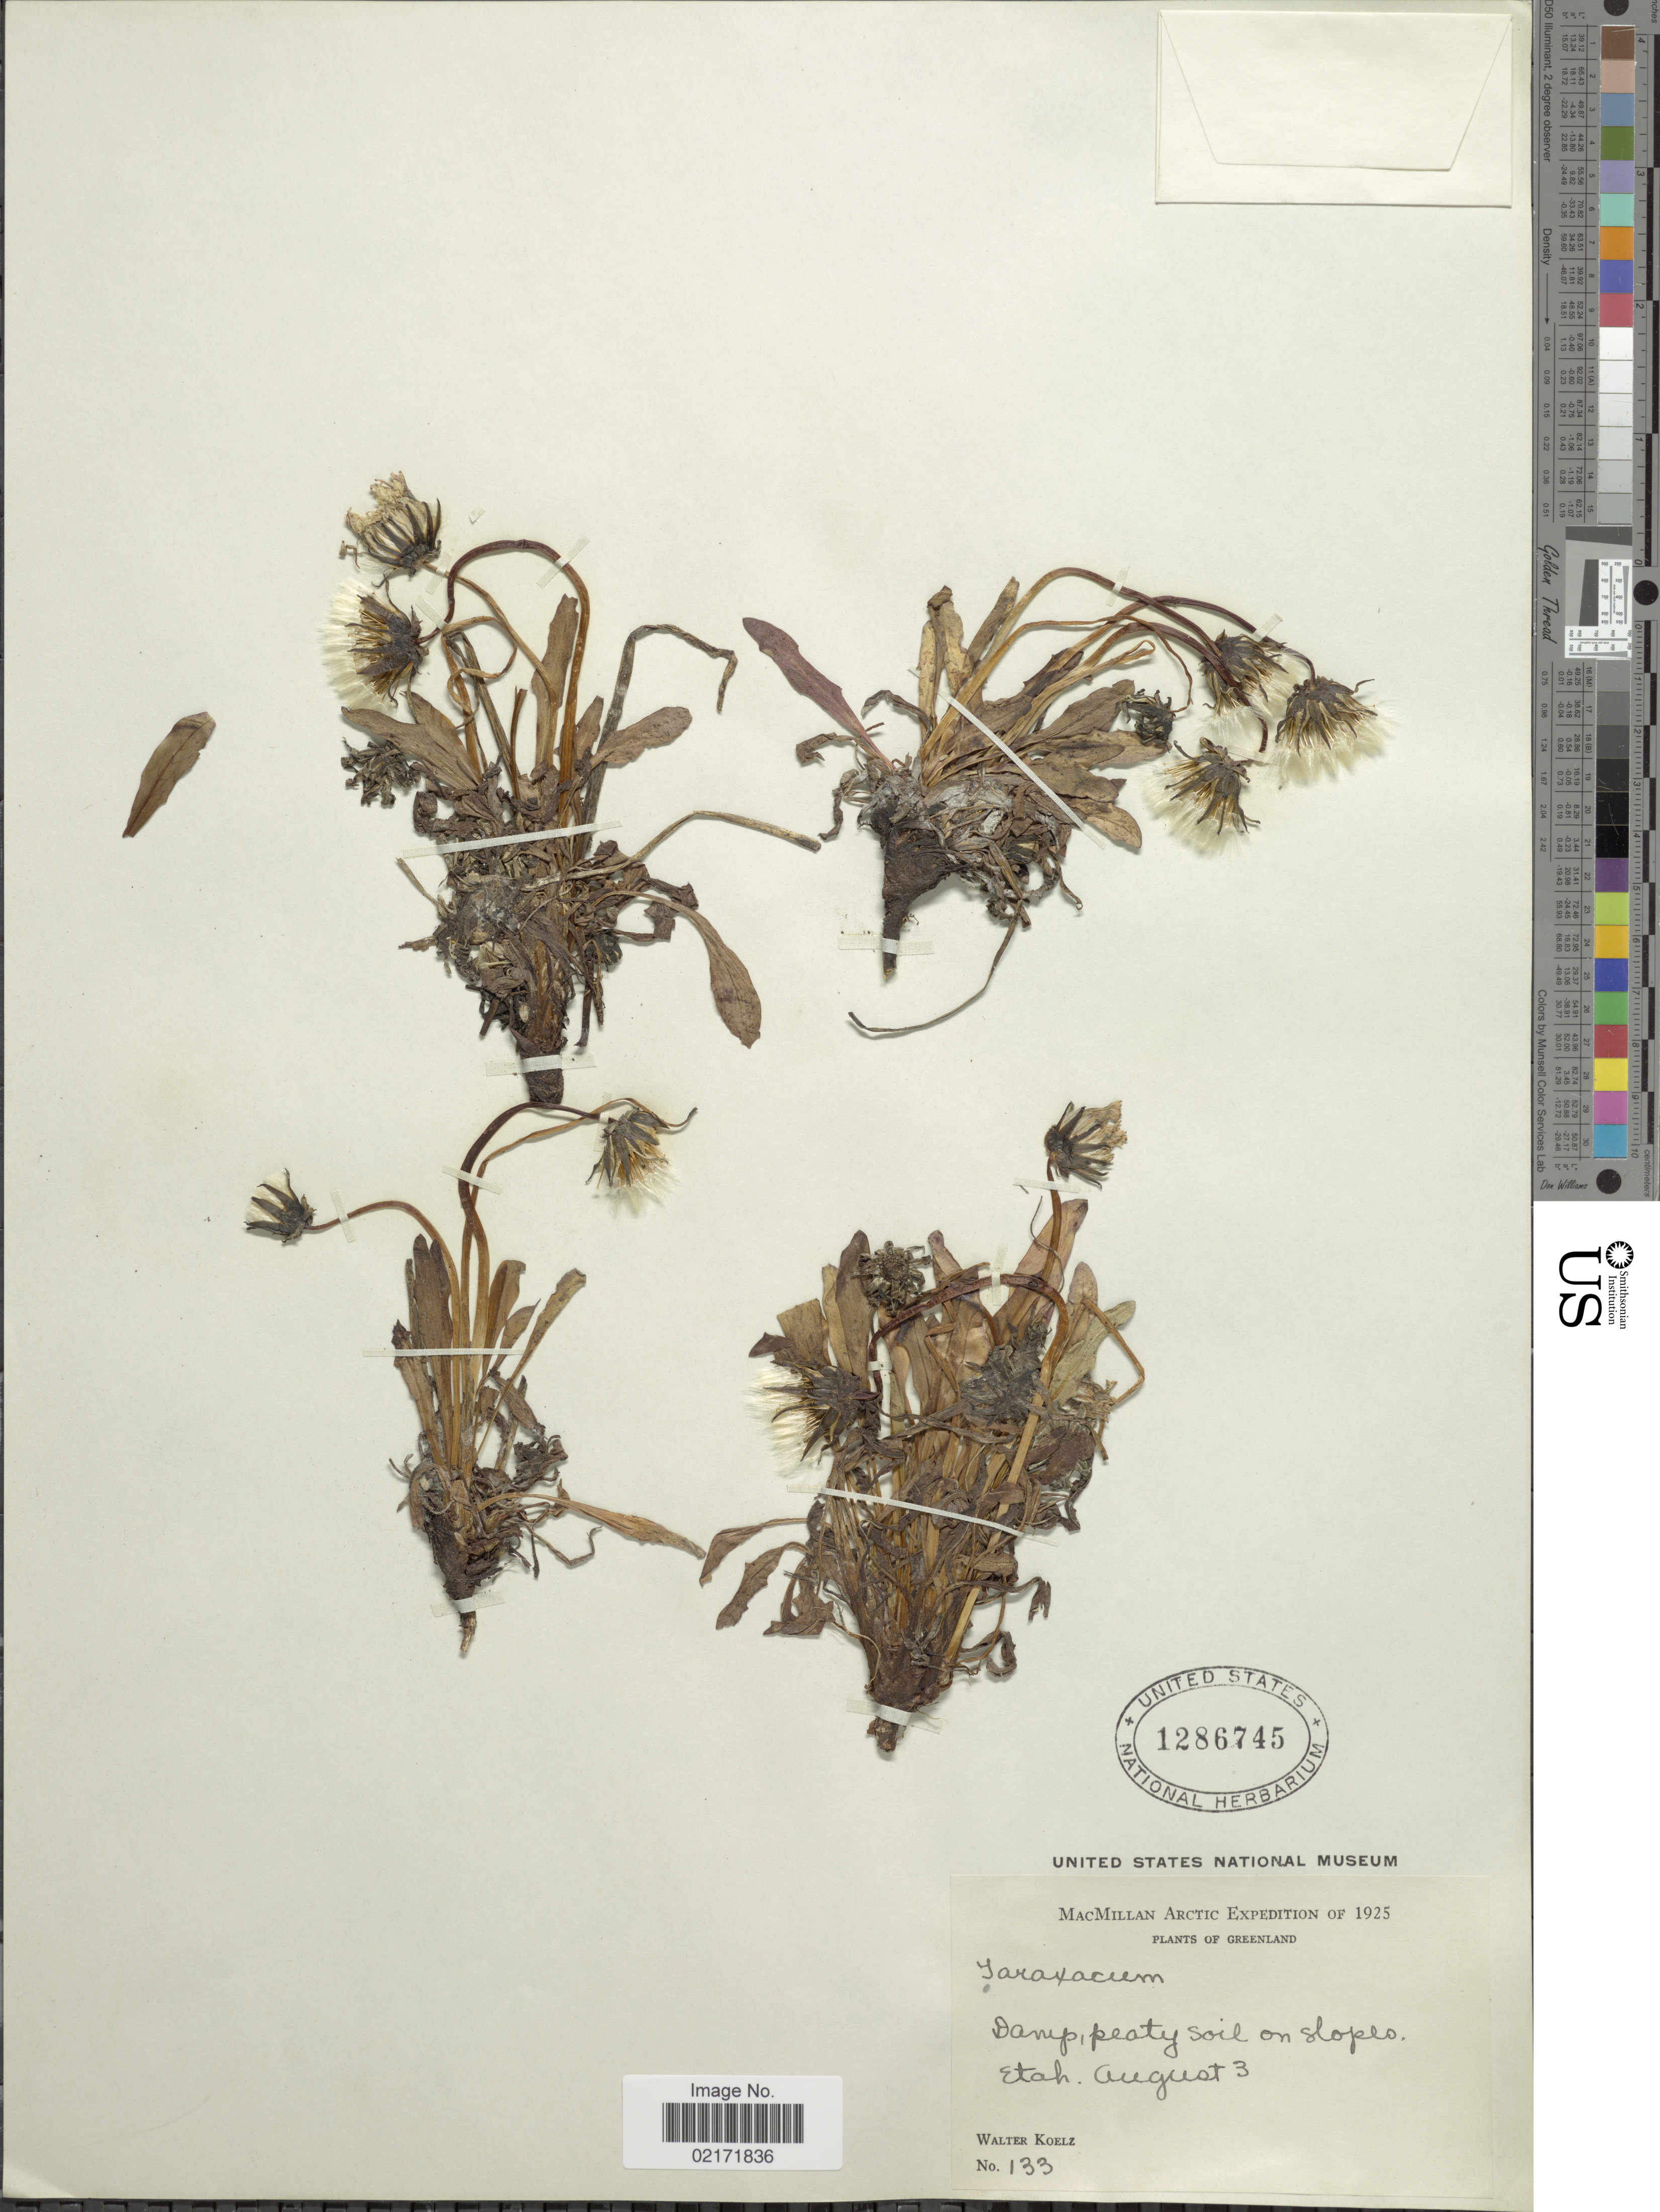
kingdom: Plantae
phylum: Tracheophyta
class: Magnoliopsida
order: Asterales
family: Asteraceae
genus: Taraxacum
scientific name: Taraxacum groenlandicum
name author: Dahlst.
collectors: W. N. Koelz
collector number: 133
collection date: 1925-08-03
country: Greenland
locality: Damp, peaty soil on slopes, Etah.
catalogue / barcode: US 1286745